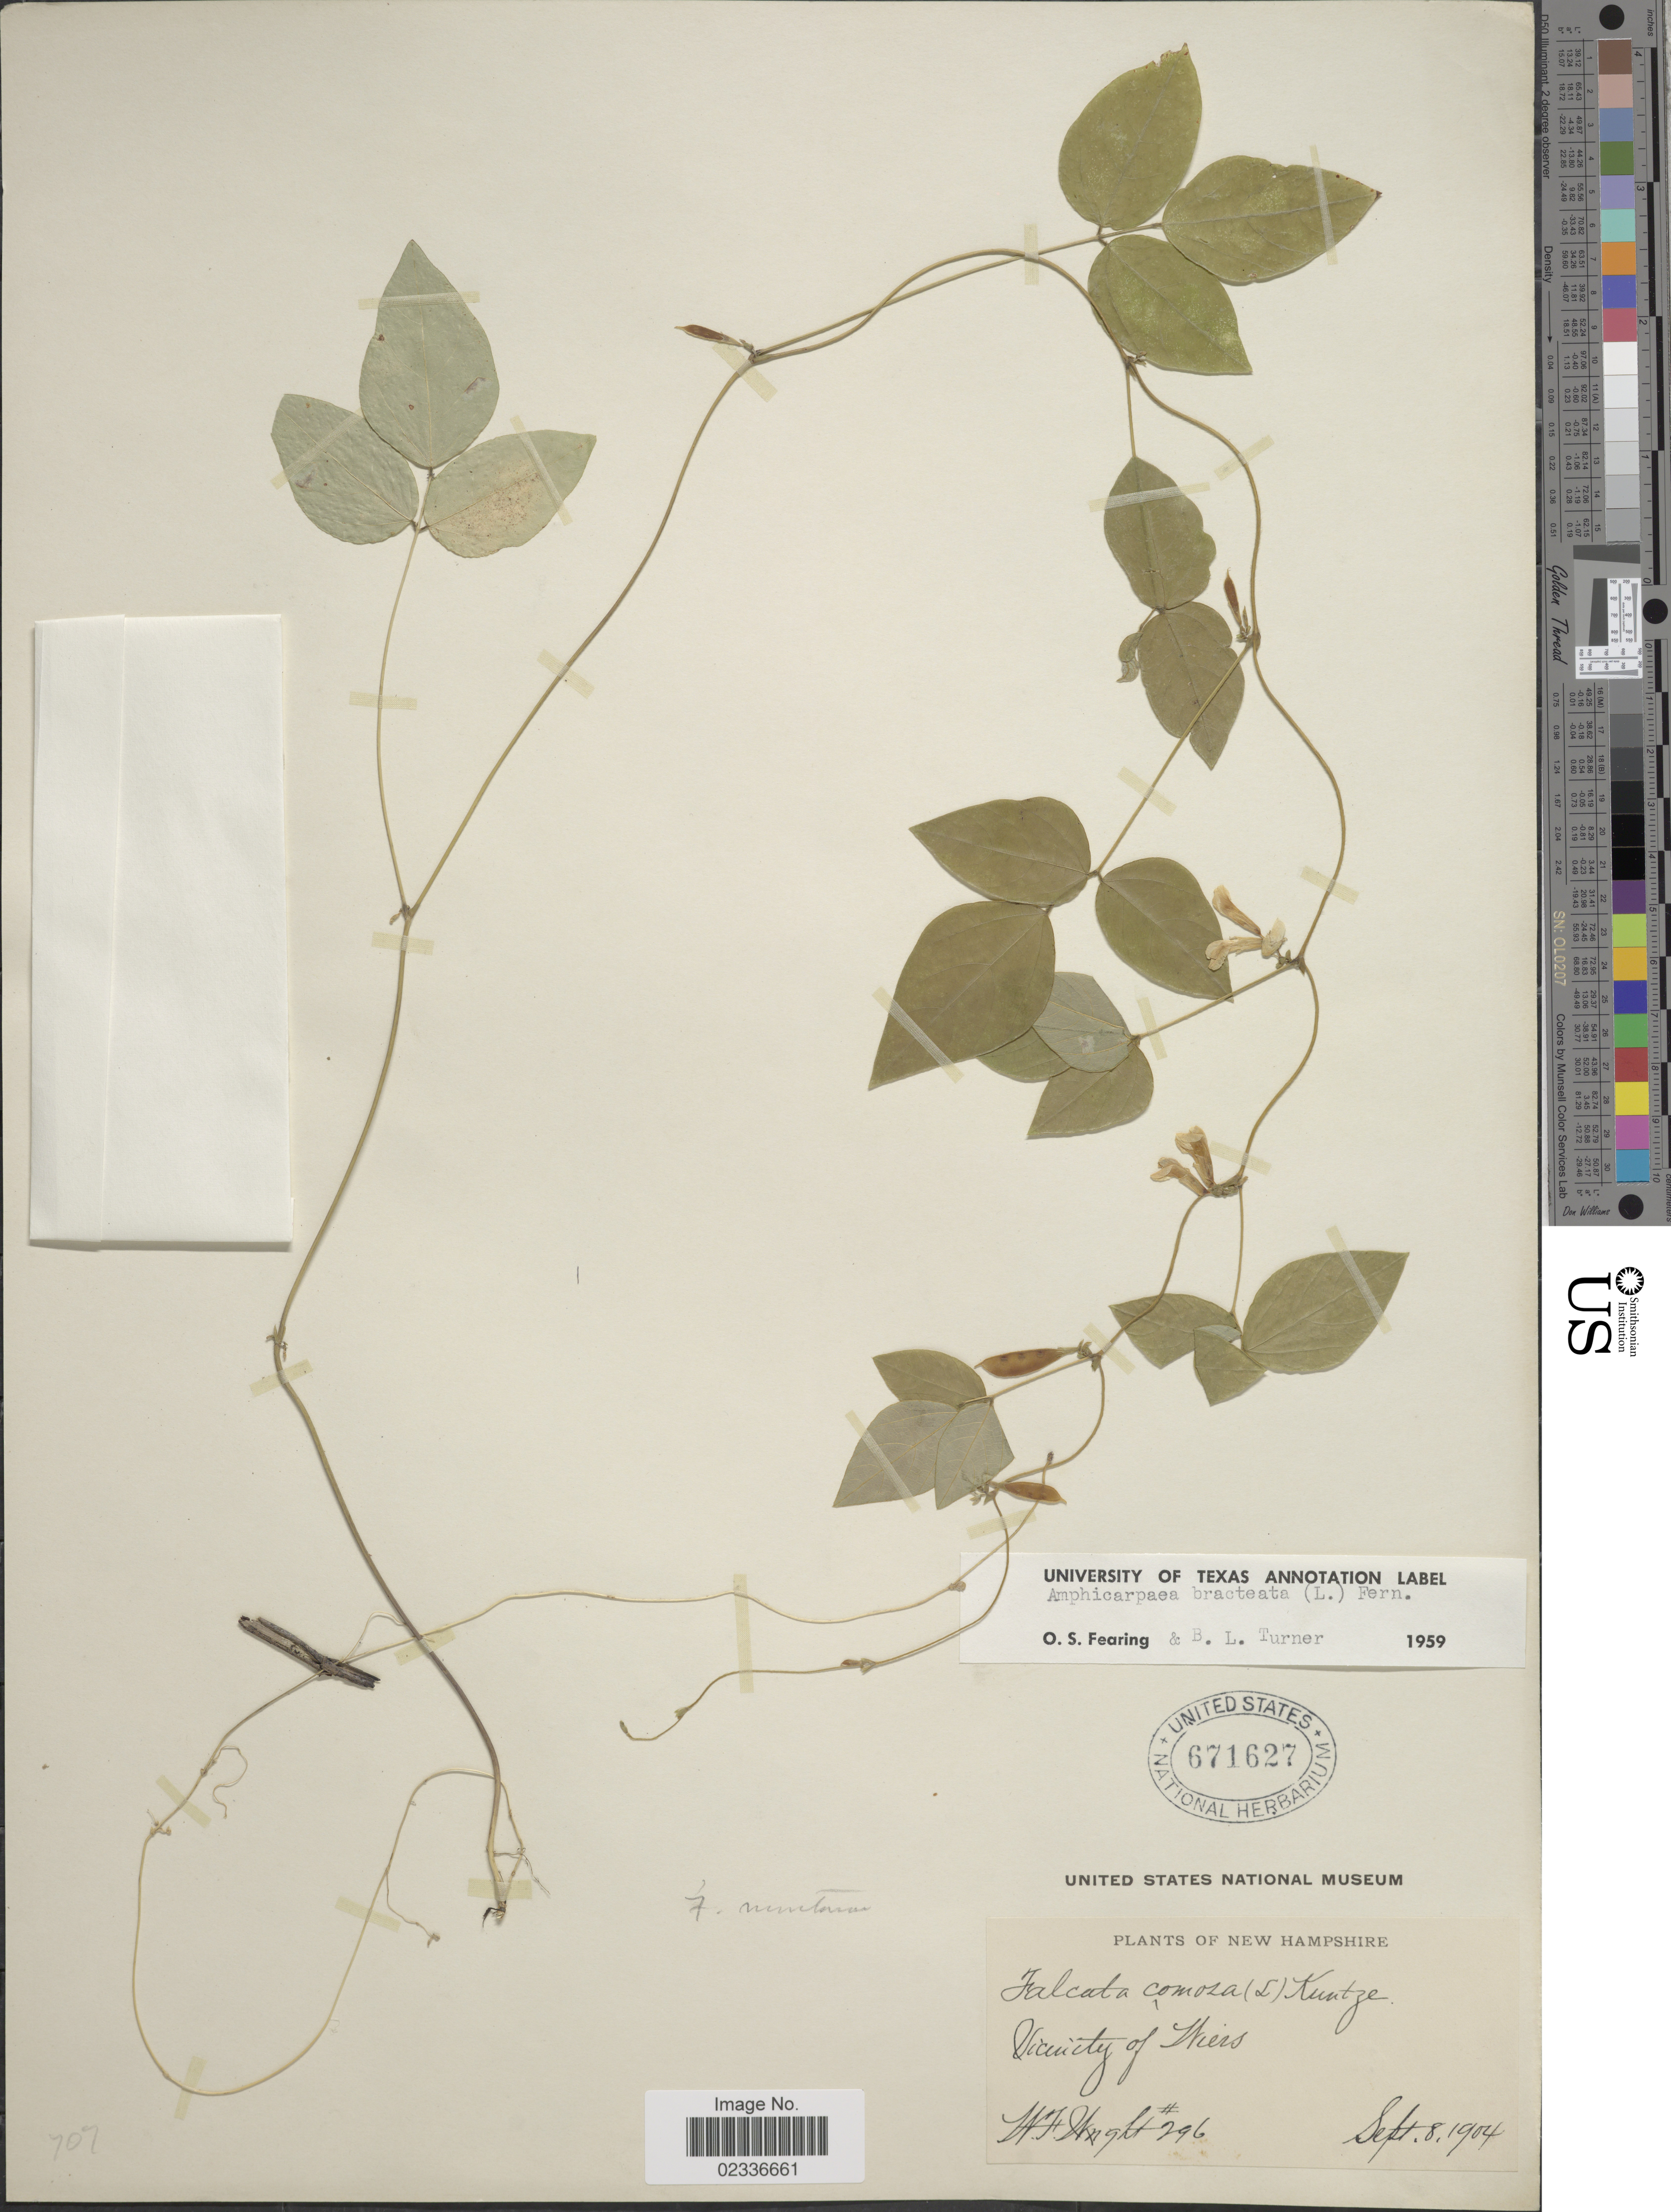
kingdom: Plantae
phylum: Tracheophyta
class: Magnoliopsida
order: Fabales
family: Fabaceae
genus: Amphicarpaea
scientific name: Amphicarpaea bracteata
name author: (L.) Fernald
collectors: W. F. Wright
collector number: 296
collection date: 1904-09-08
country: United States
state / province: New Hampshire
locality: Vicinity of Wiers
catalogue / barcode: US 671627